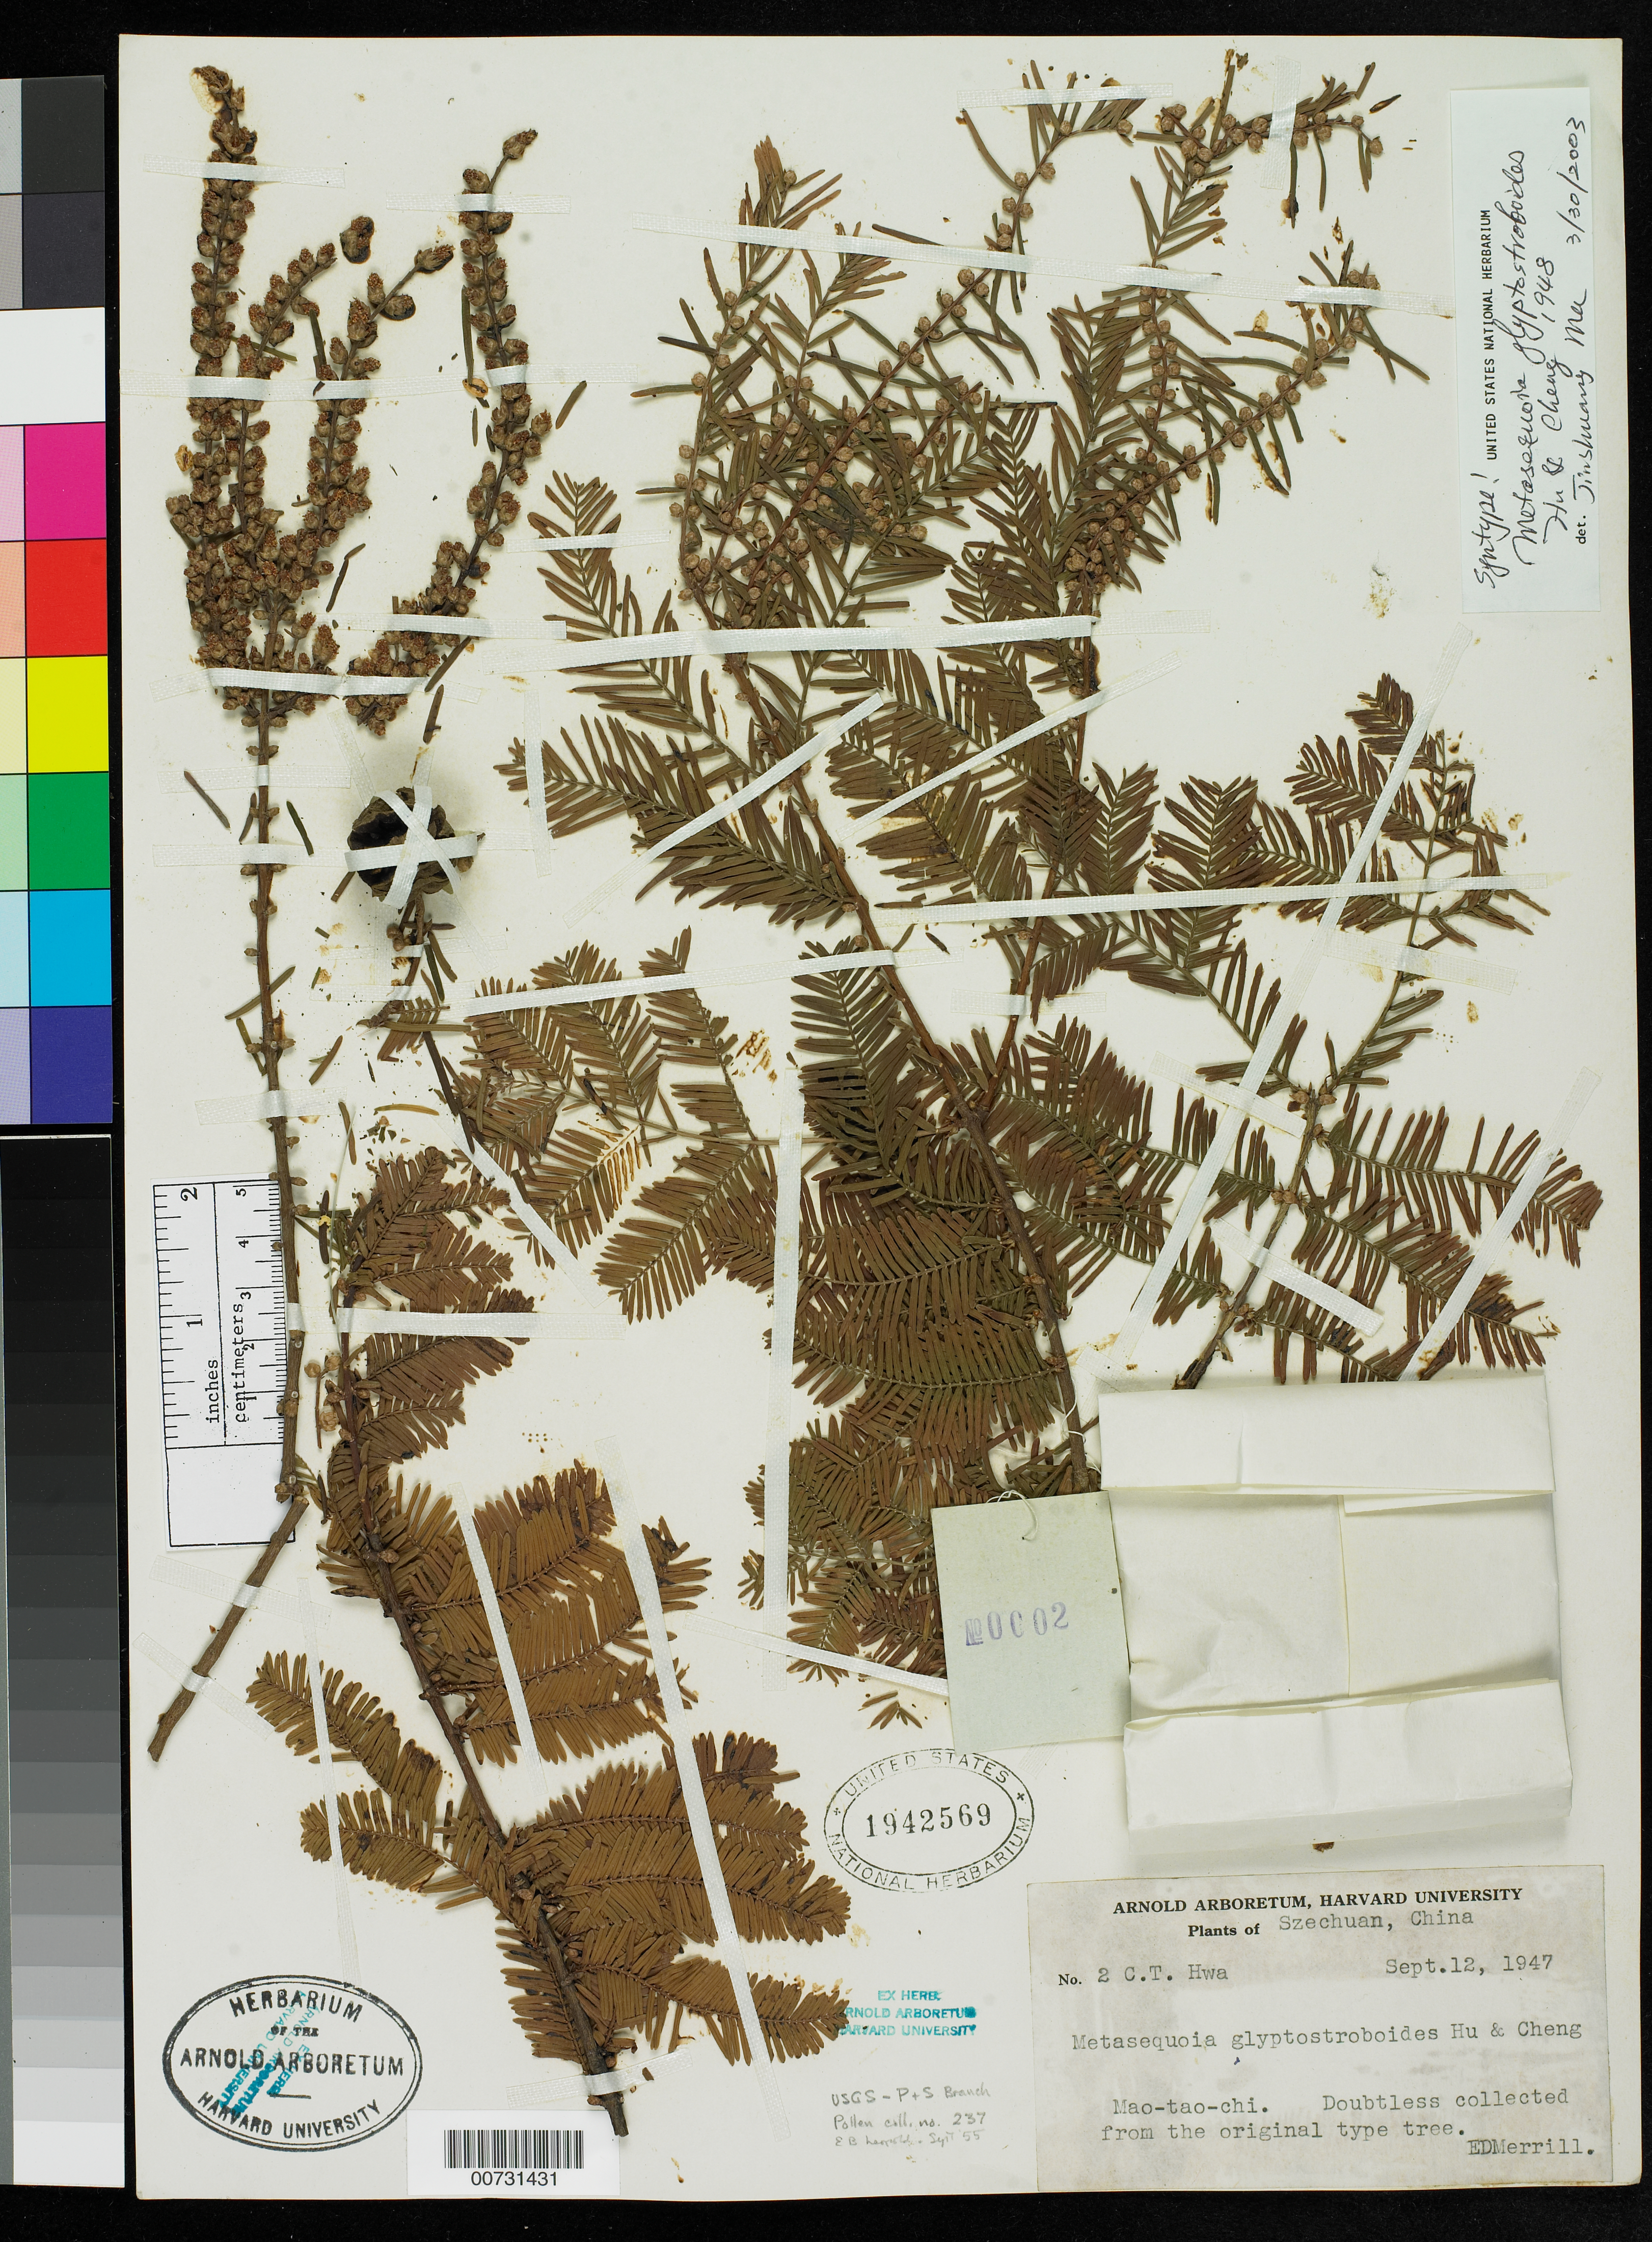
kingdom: Plantae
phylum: Tracheophyta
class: Pinopsida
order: Pinales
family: Cupressaceae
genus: Metasequoia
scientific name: Metasequoia glyptostroboides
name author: Hu & W.C. Cheng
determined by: Ma, J. S.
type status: Isolectotype; Syntype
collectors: C. Hwa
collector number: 2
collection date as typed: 12 Sep 1947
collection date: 1947-09-12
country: China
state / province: Sichuan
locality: Szechuan, China. Mao-tao-chi.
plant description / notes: As annotated by E.D. Merrill, "Doubtless collected from the original type tree." Confirmed as syntype from protologue. Tropicos cites type as Hsueh 5, with holotype at A. No lectotypification found.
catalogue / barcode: US 1942569